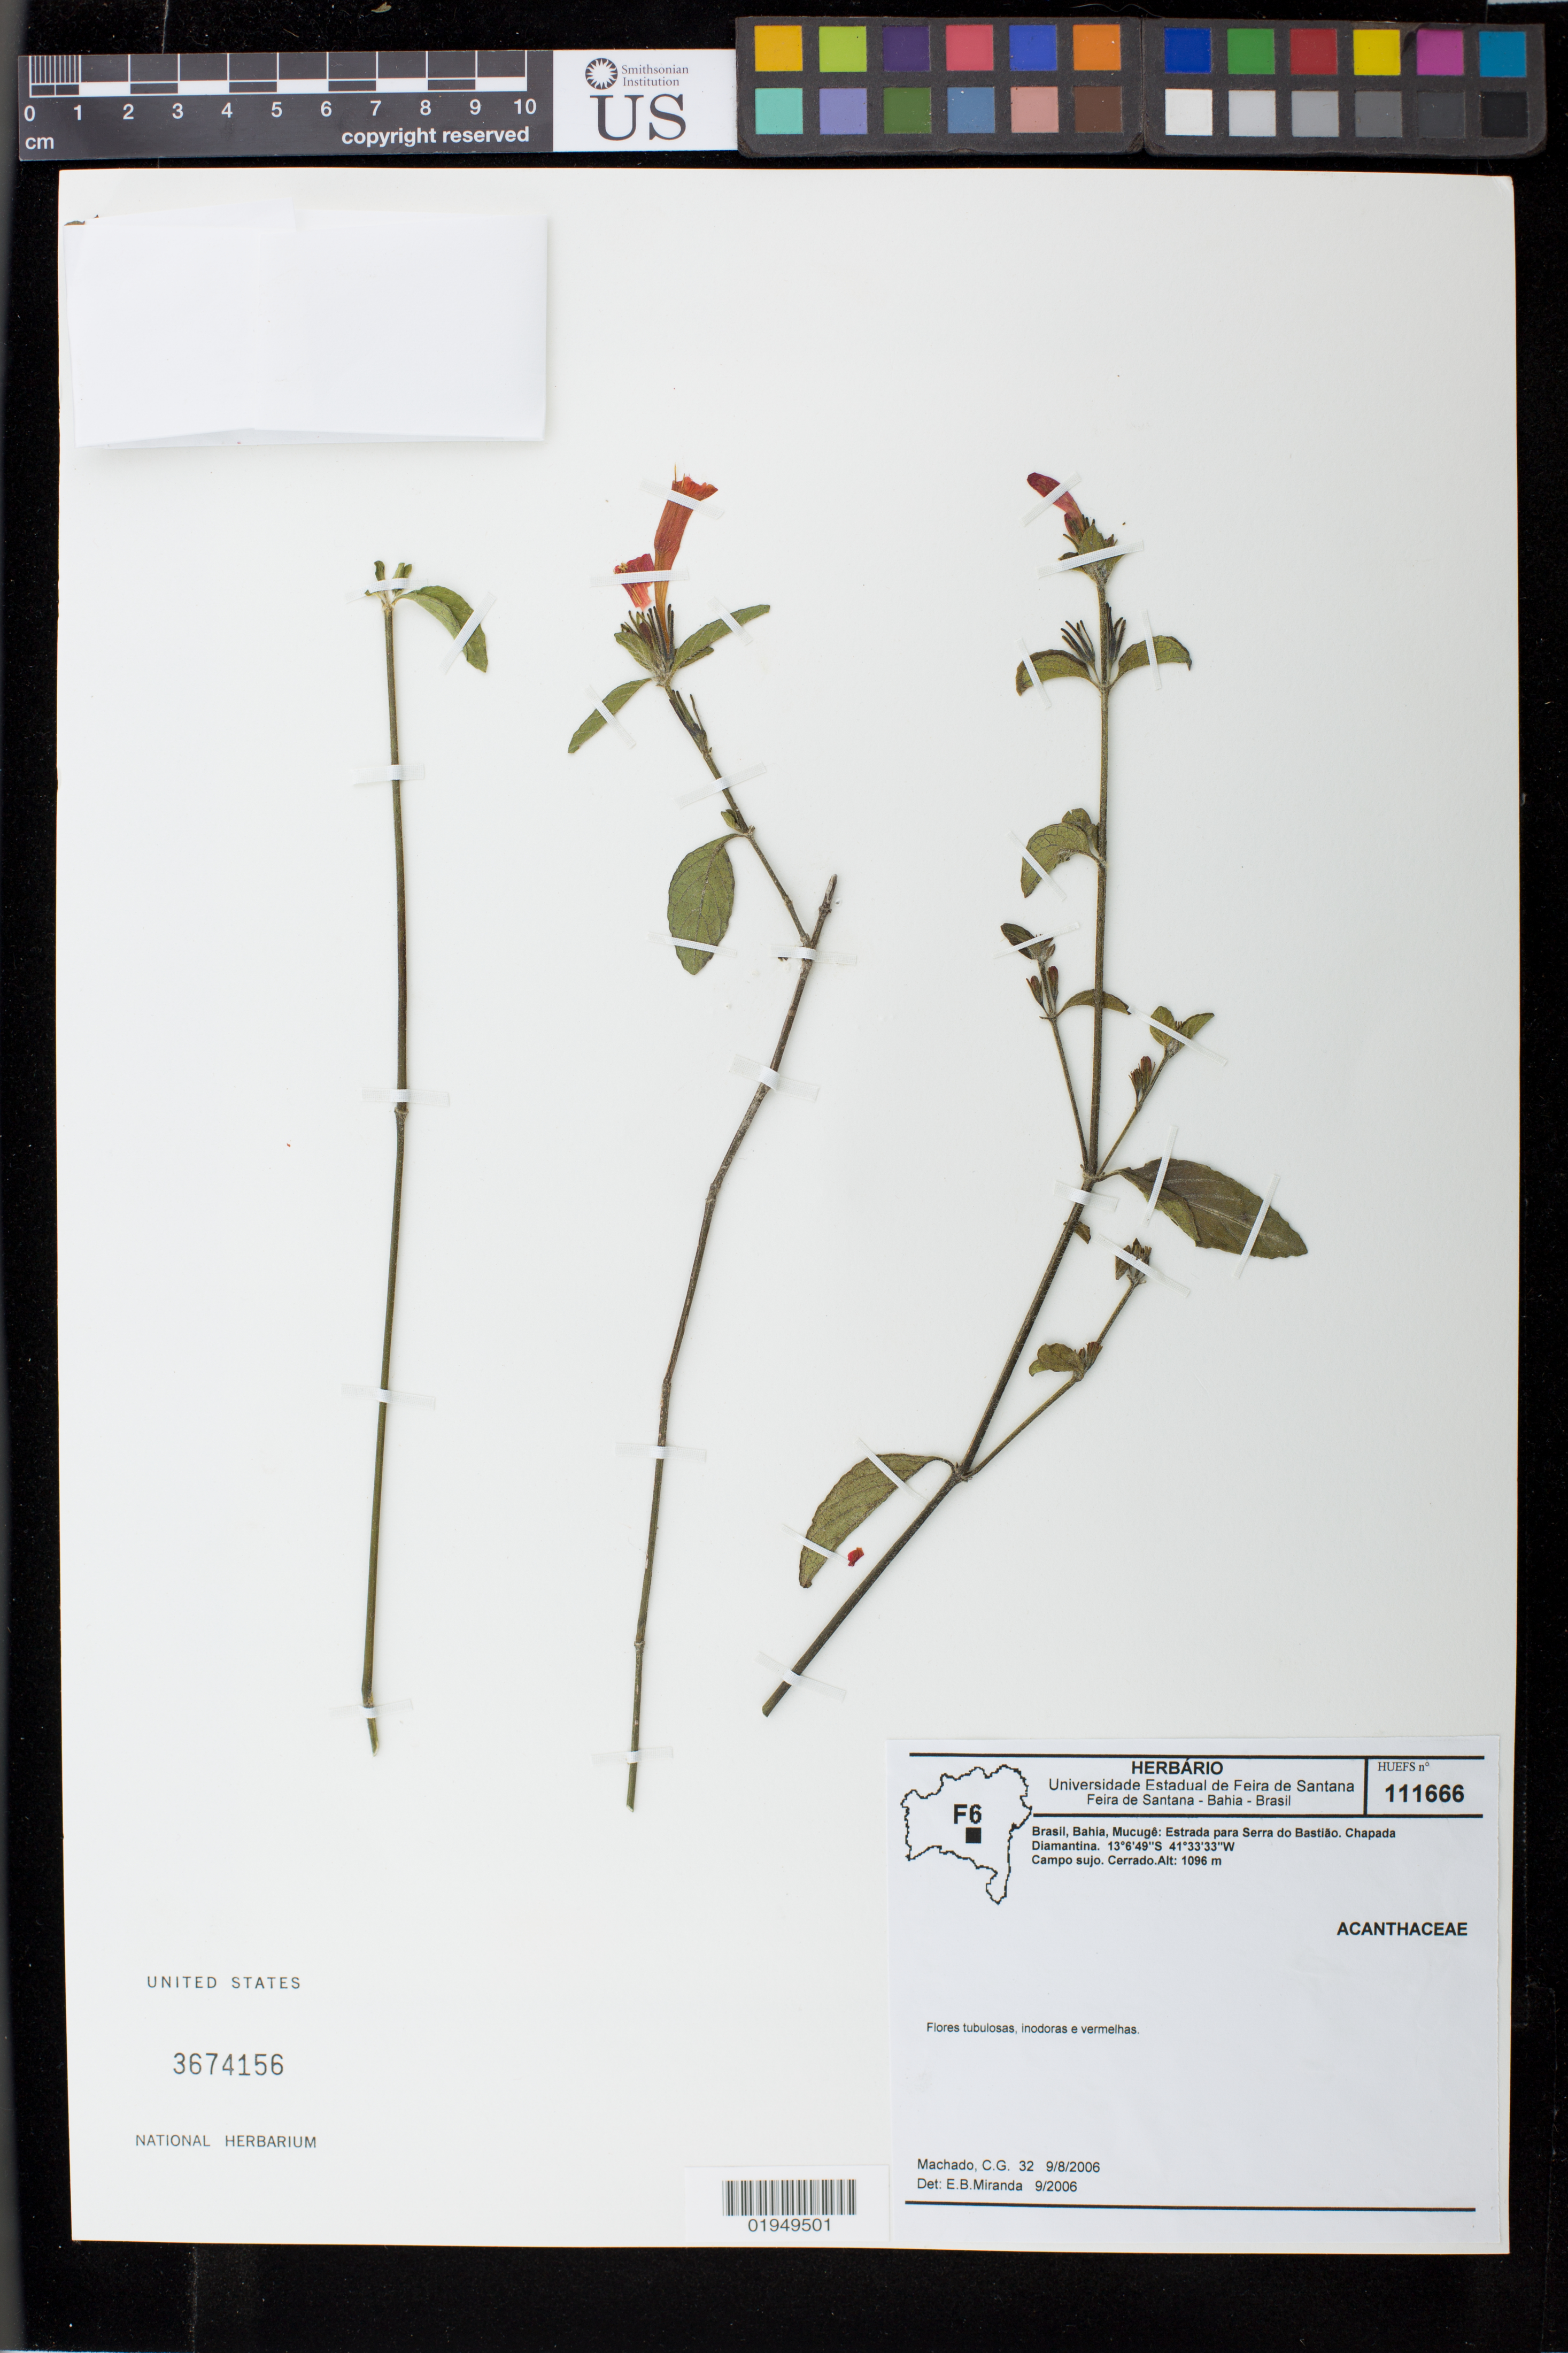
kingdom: Plantae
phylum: Tracheophyta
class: Magnoliopsida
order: Lamiales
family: Acanthaceae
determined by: Miranda, E. B.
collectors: C. Machado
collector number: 32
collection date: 2006-08-09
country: Brazil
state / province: Bahia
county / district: Mucugê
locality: Estrada para Serra do Bastiao. Chapada Diamantina.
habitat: Campo sujo. Cerrado.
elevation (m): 1096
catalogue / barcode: US 3674156